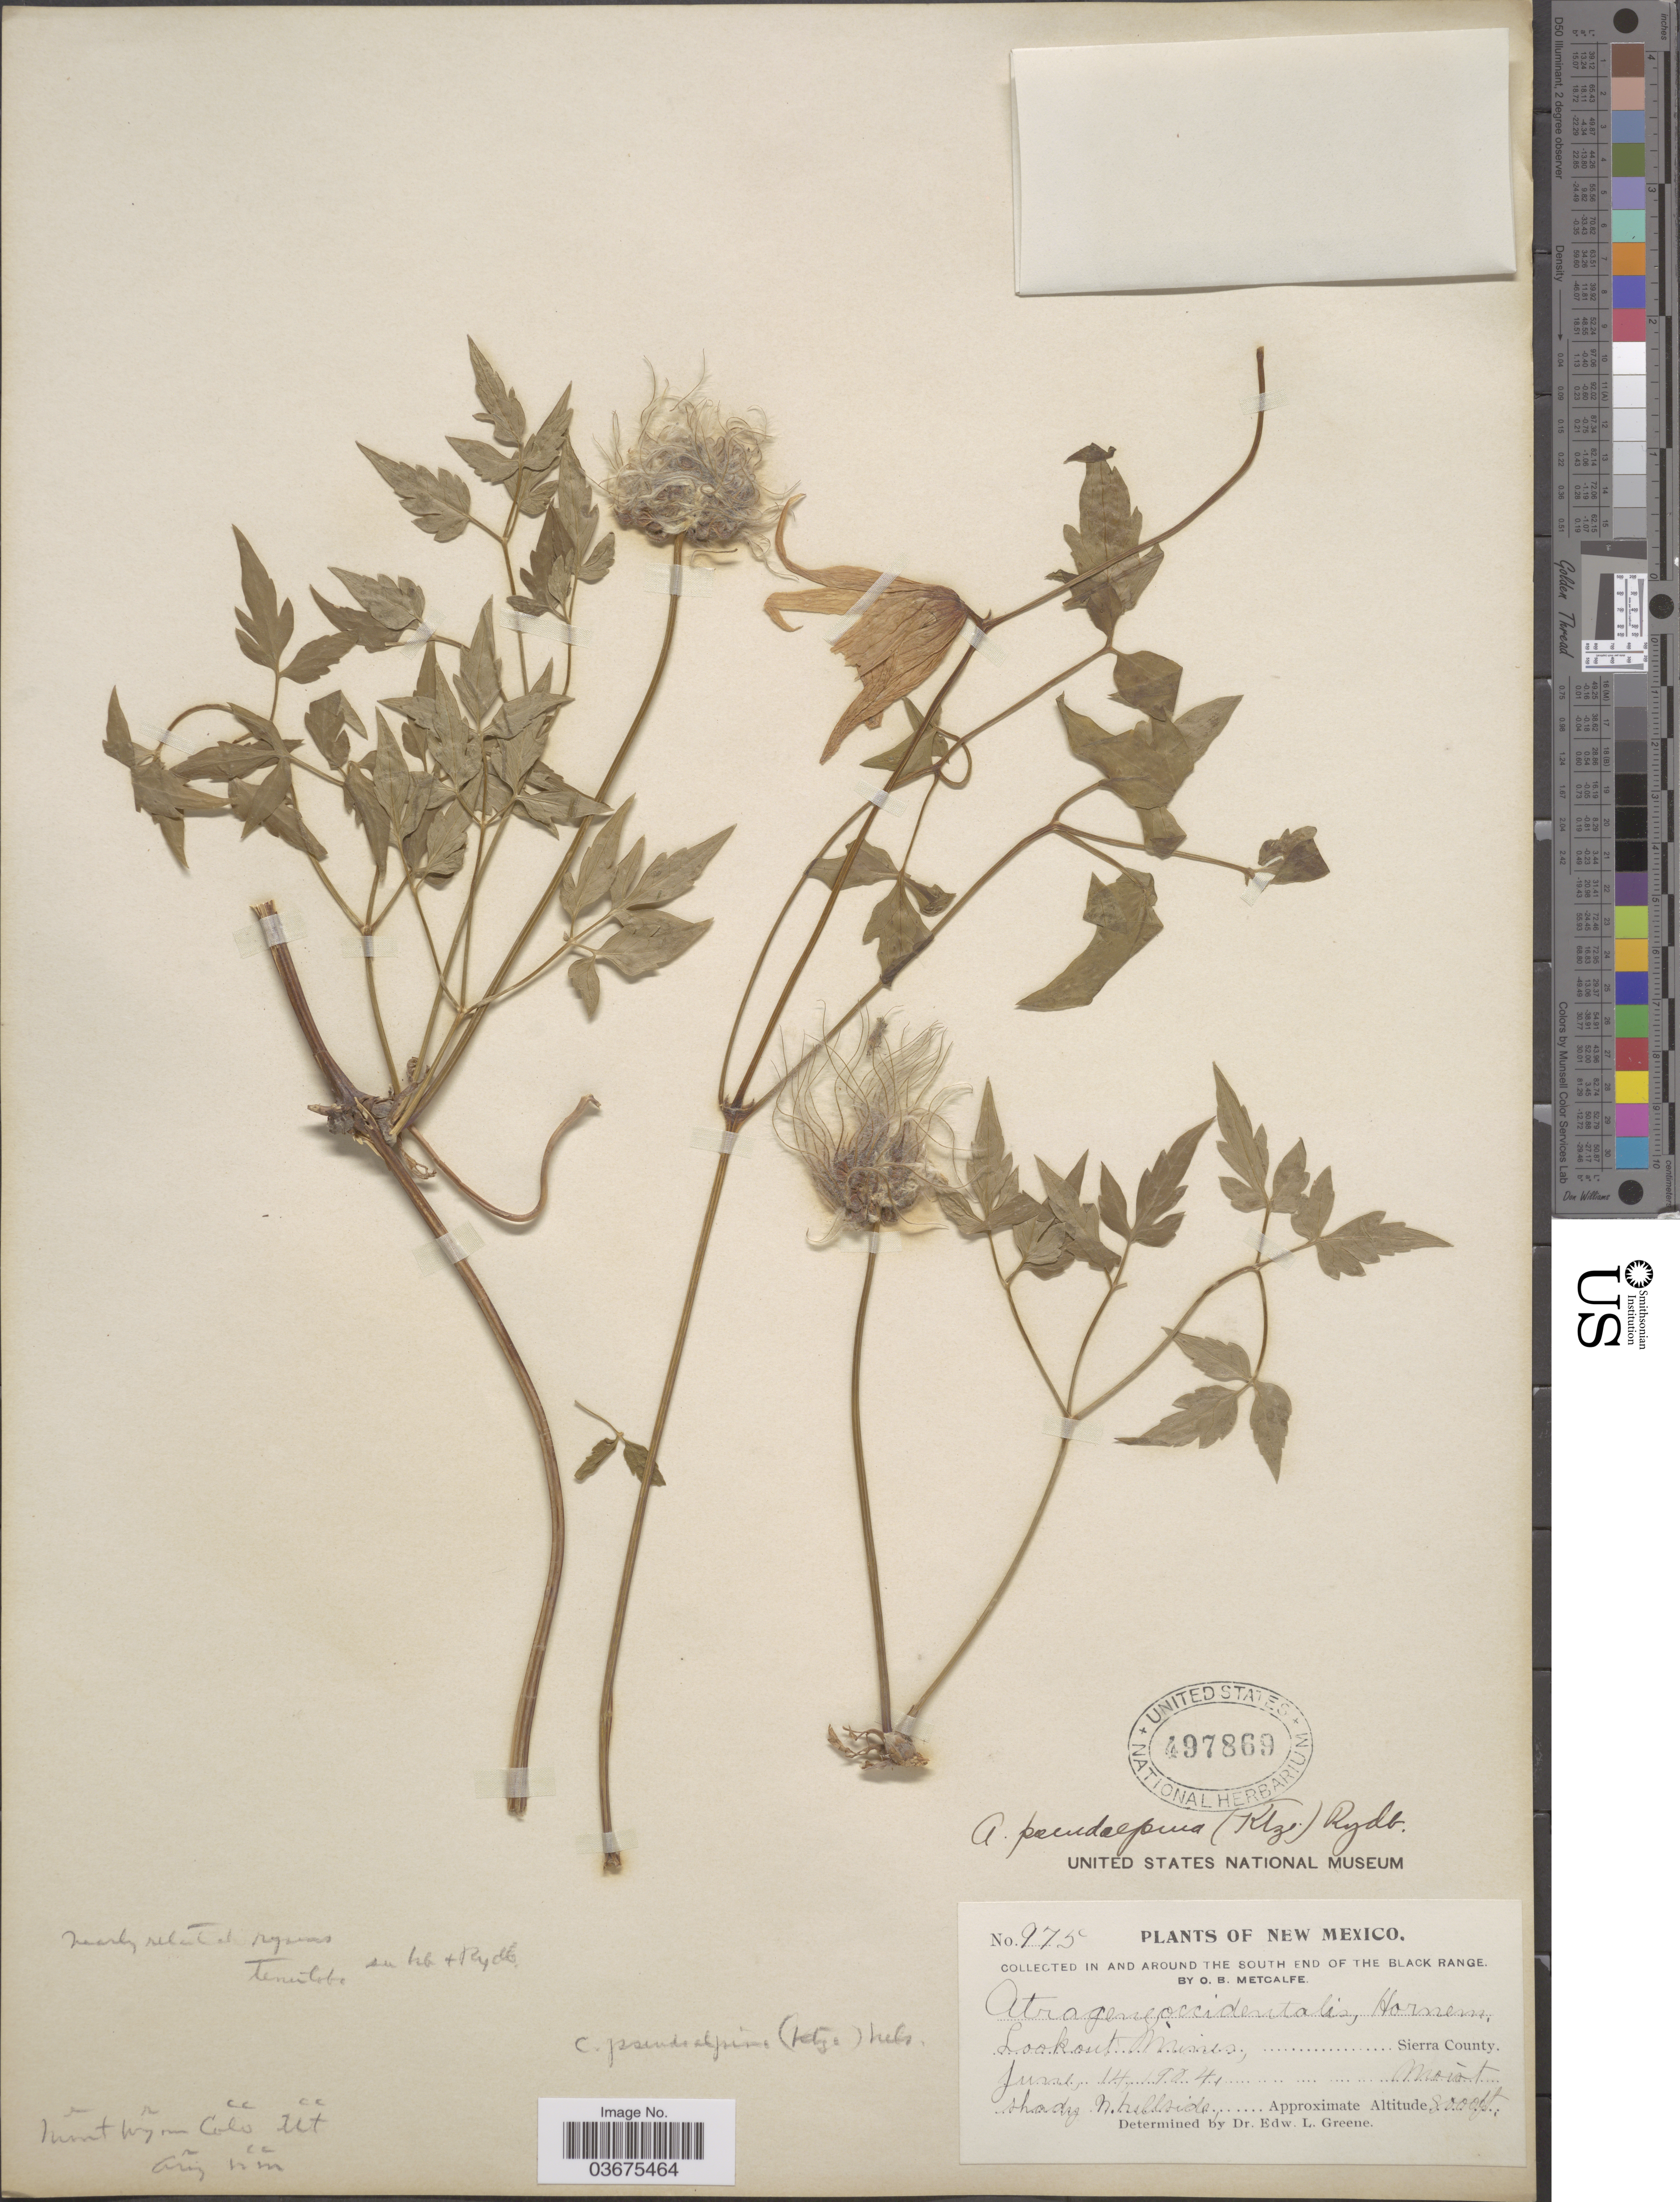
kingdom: Plantae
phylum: Tracheophyta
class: Magnoliopsida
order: Ranunculales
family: Ranunculaceae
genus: Clematis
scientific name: Clematis columbiana var. columbiana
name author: (Nutt.) Torr. & A. Gray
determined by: Strong, M. T., (US), Smithsonian Institution - National Museum of Natural History (UNITED STATES)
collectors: O. B. Metcalfe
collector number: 975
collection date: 1904-06-14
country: United States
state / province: New Mexico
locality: In and around the south end of The Black Range. Lookout Mines, Sierra County.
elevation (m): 2438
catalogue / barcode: US 497869